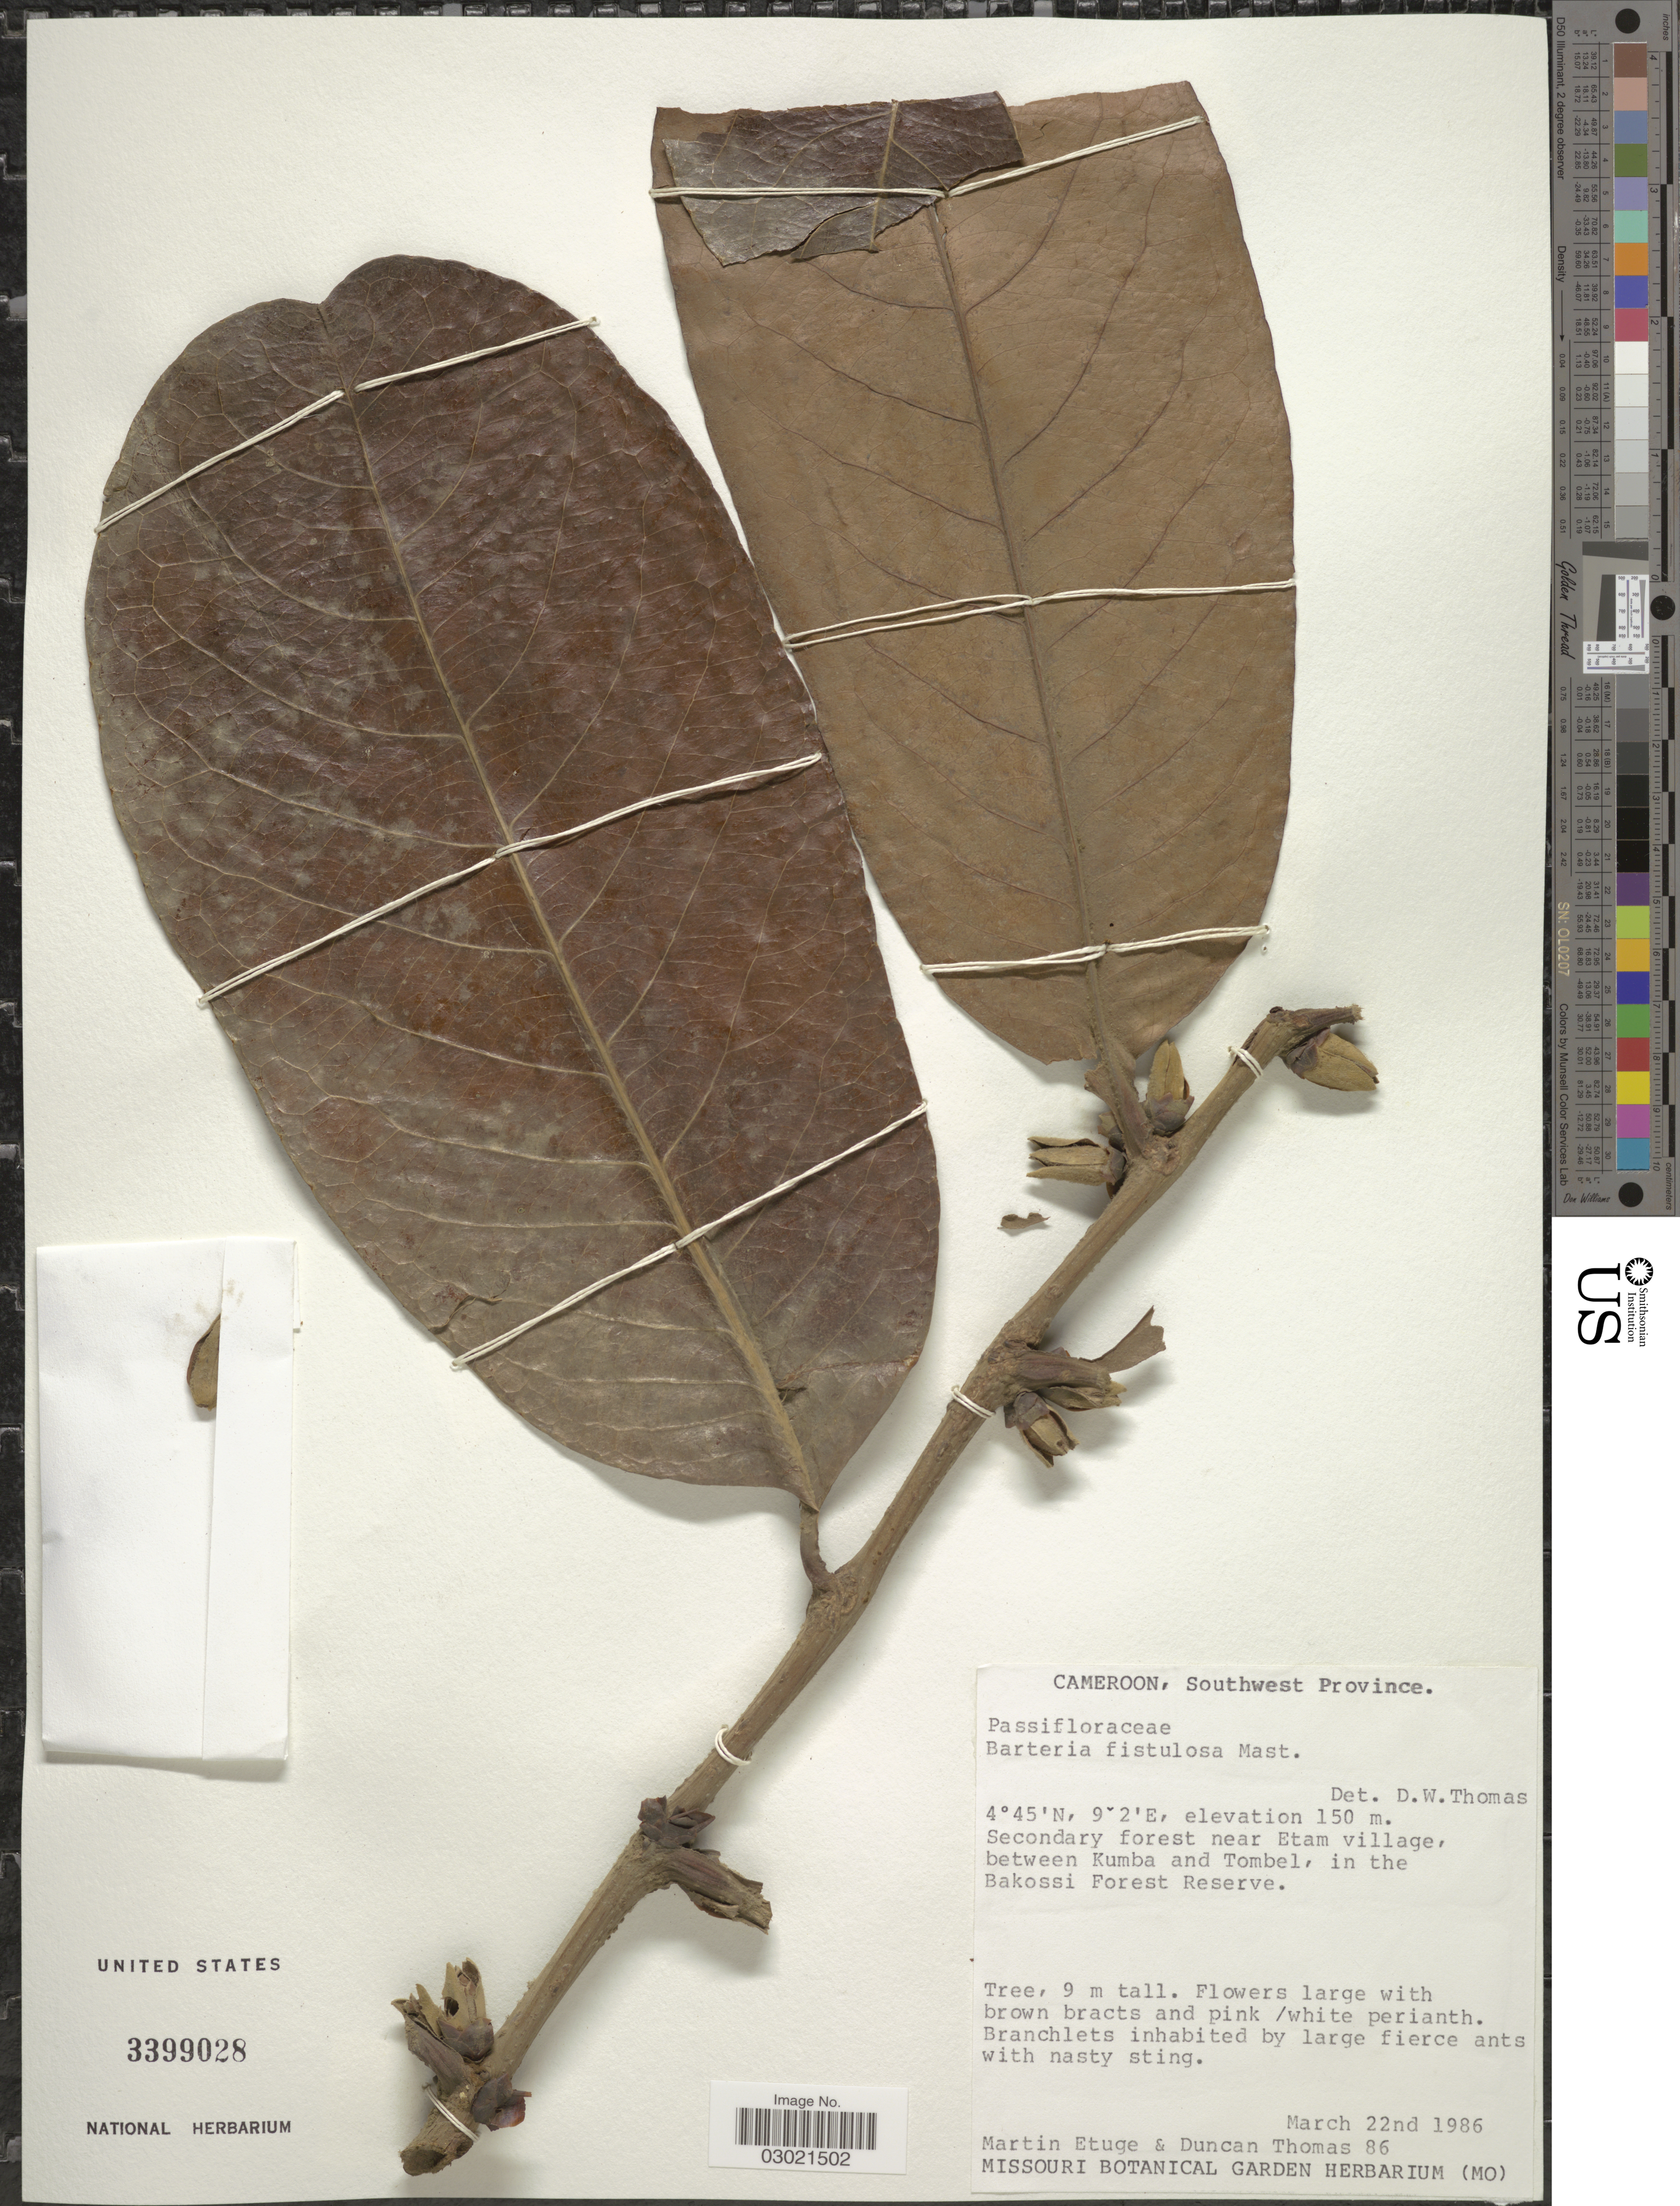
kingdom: Plantae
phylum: Tracheophyta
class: Magnoliopsida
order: Malpighiales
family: Passifloraceae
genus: Barteria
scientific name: Barteria fistulosa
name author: Mast.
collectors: M. Etuge & D. W. Thomas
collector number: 86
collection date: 1986-03-22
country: Cameroon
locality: Southwest Province. Secondary forest near Etam village, between Kumba and Tombel, in the Bakossi Forest Reserve.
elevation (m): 150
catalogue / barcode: US 3399028